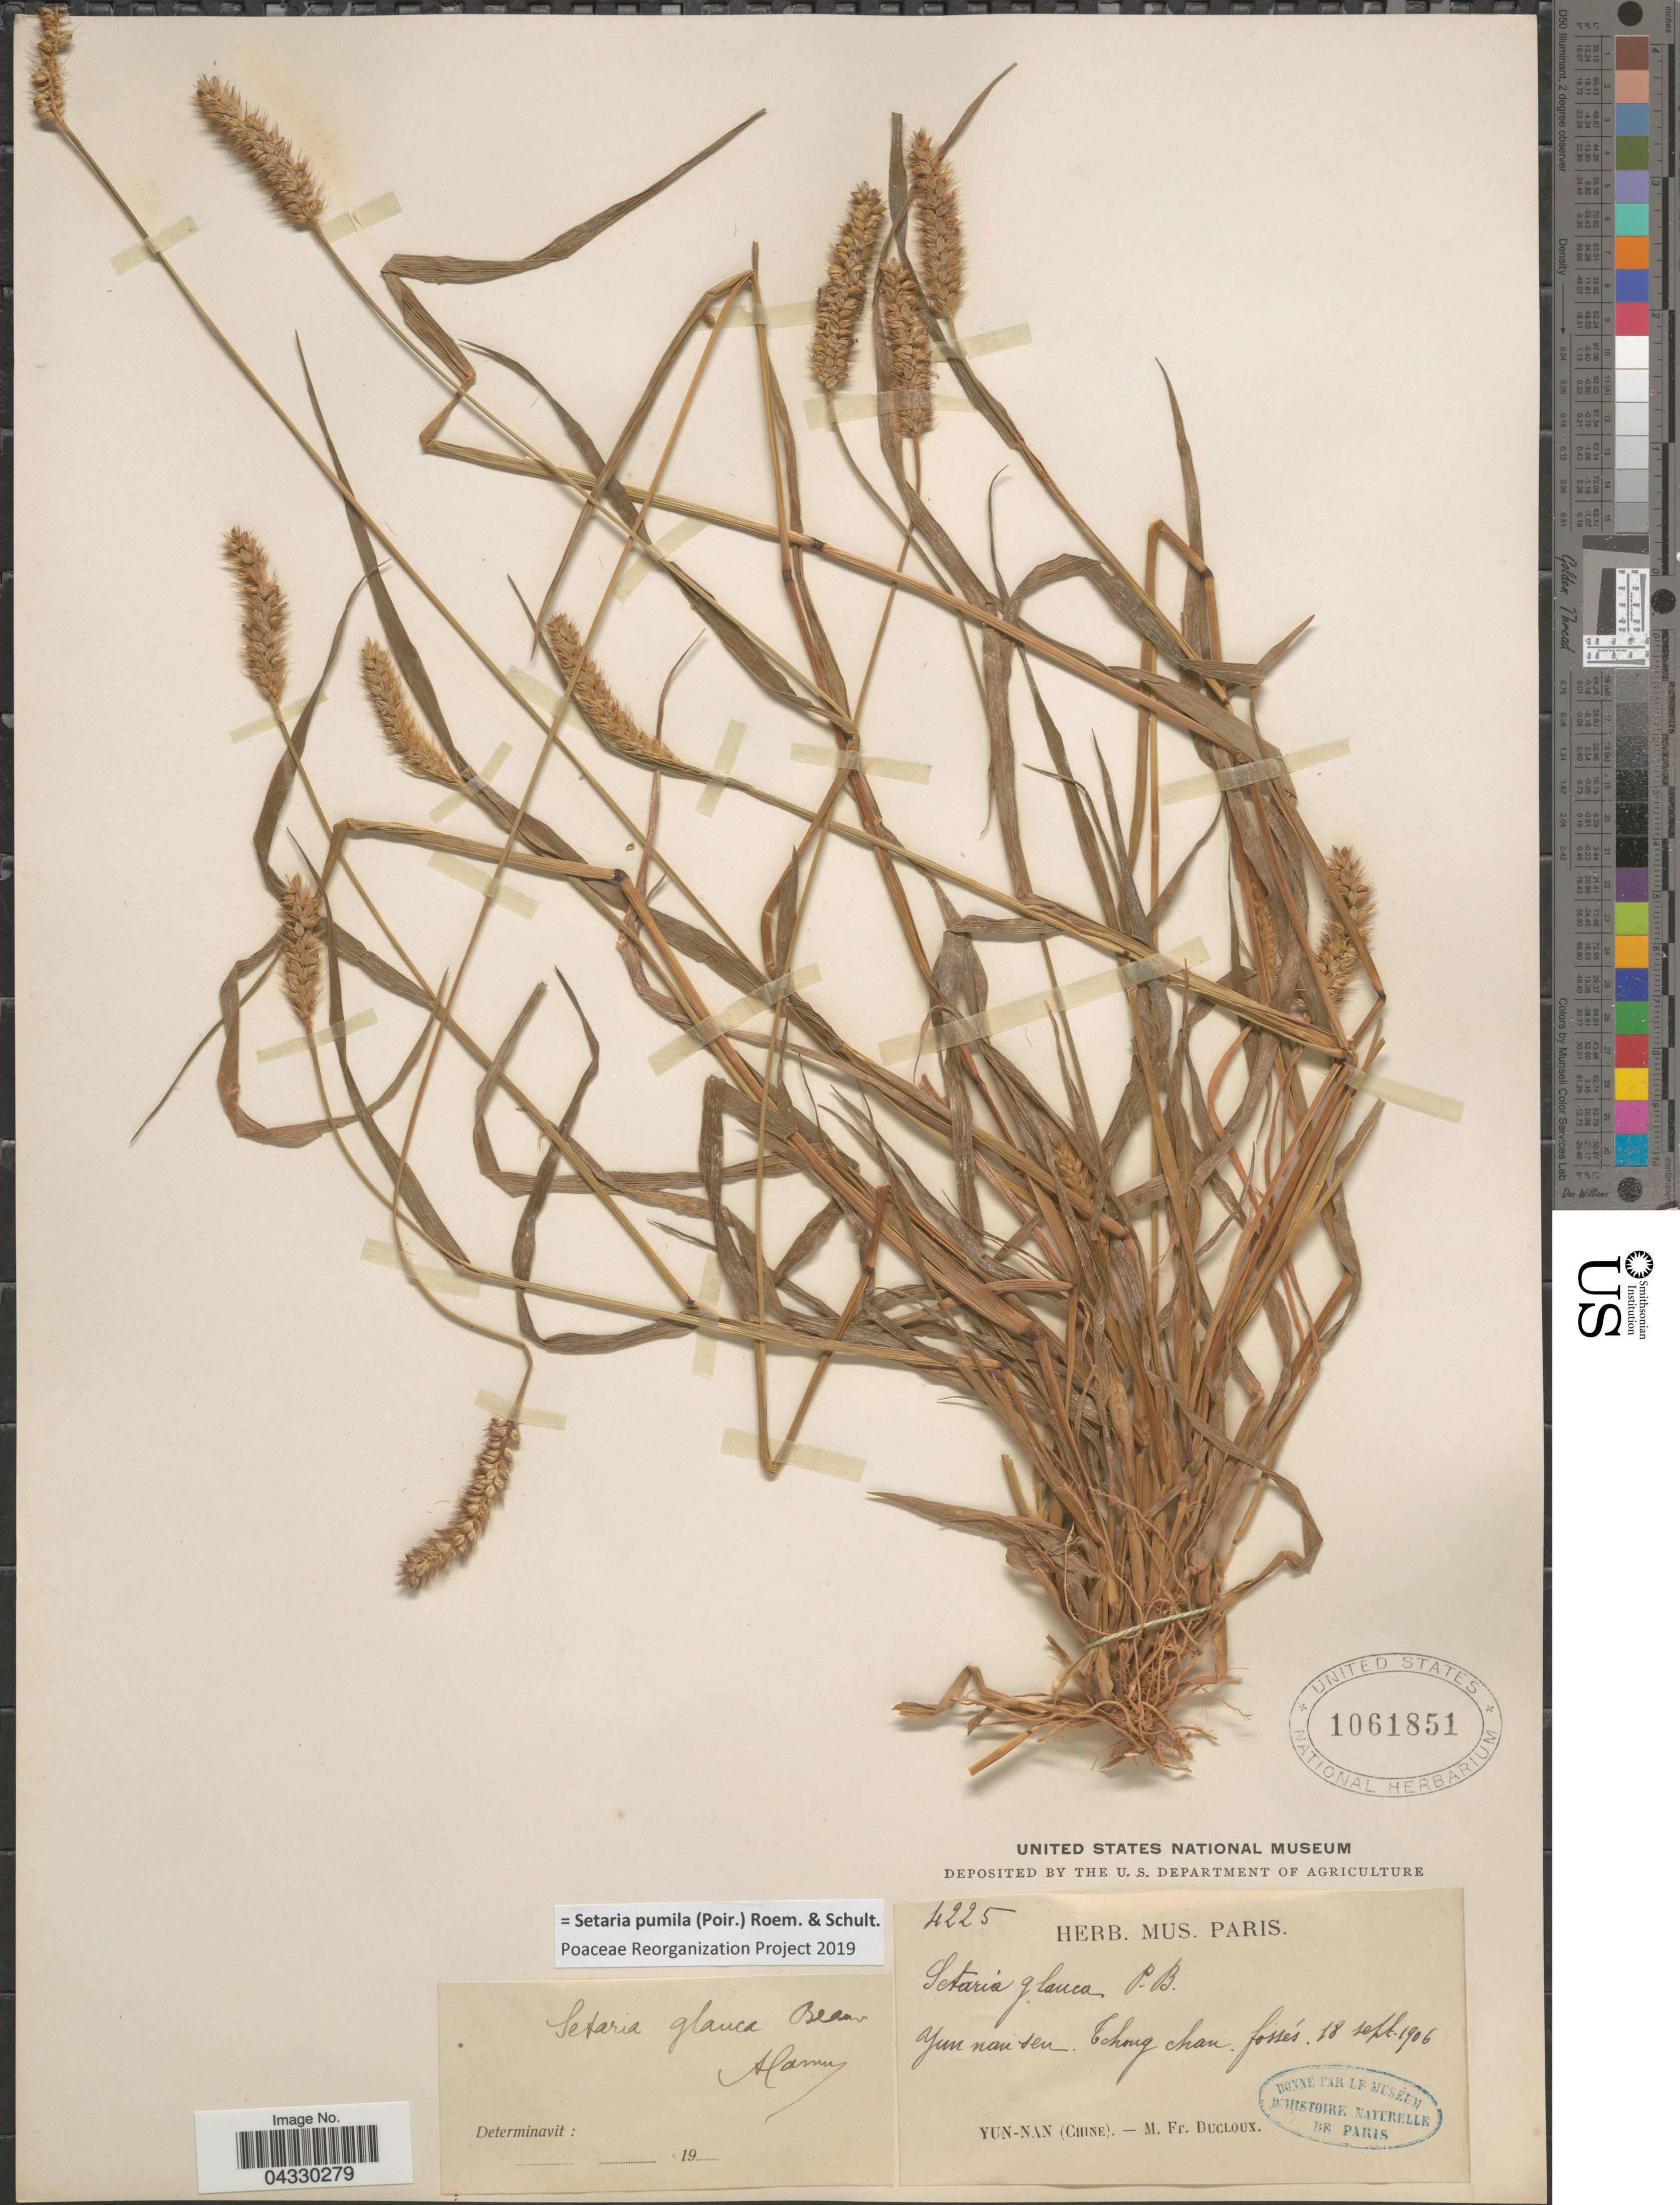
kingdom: Plantae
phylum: Tracheophyta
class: Liliopsida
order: Poales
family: Poaceae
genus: Setaria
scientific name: Setaria pumila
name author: (Poir.) Roem. & Schult.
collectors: M. Ducloux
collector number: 4225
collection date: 1906-09-18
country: China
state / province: Yunnan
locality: Yunnan sen. Tchong chan fossés.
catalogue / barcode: US 1061851